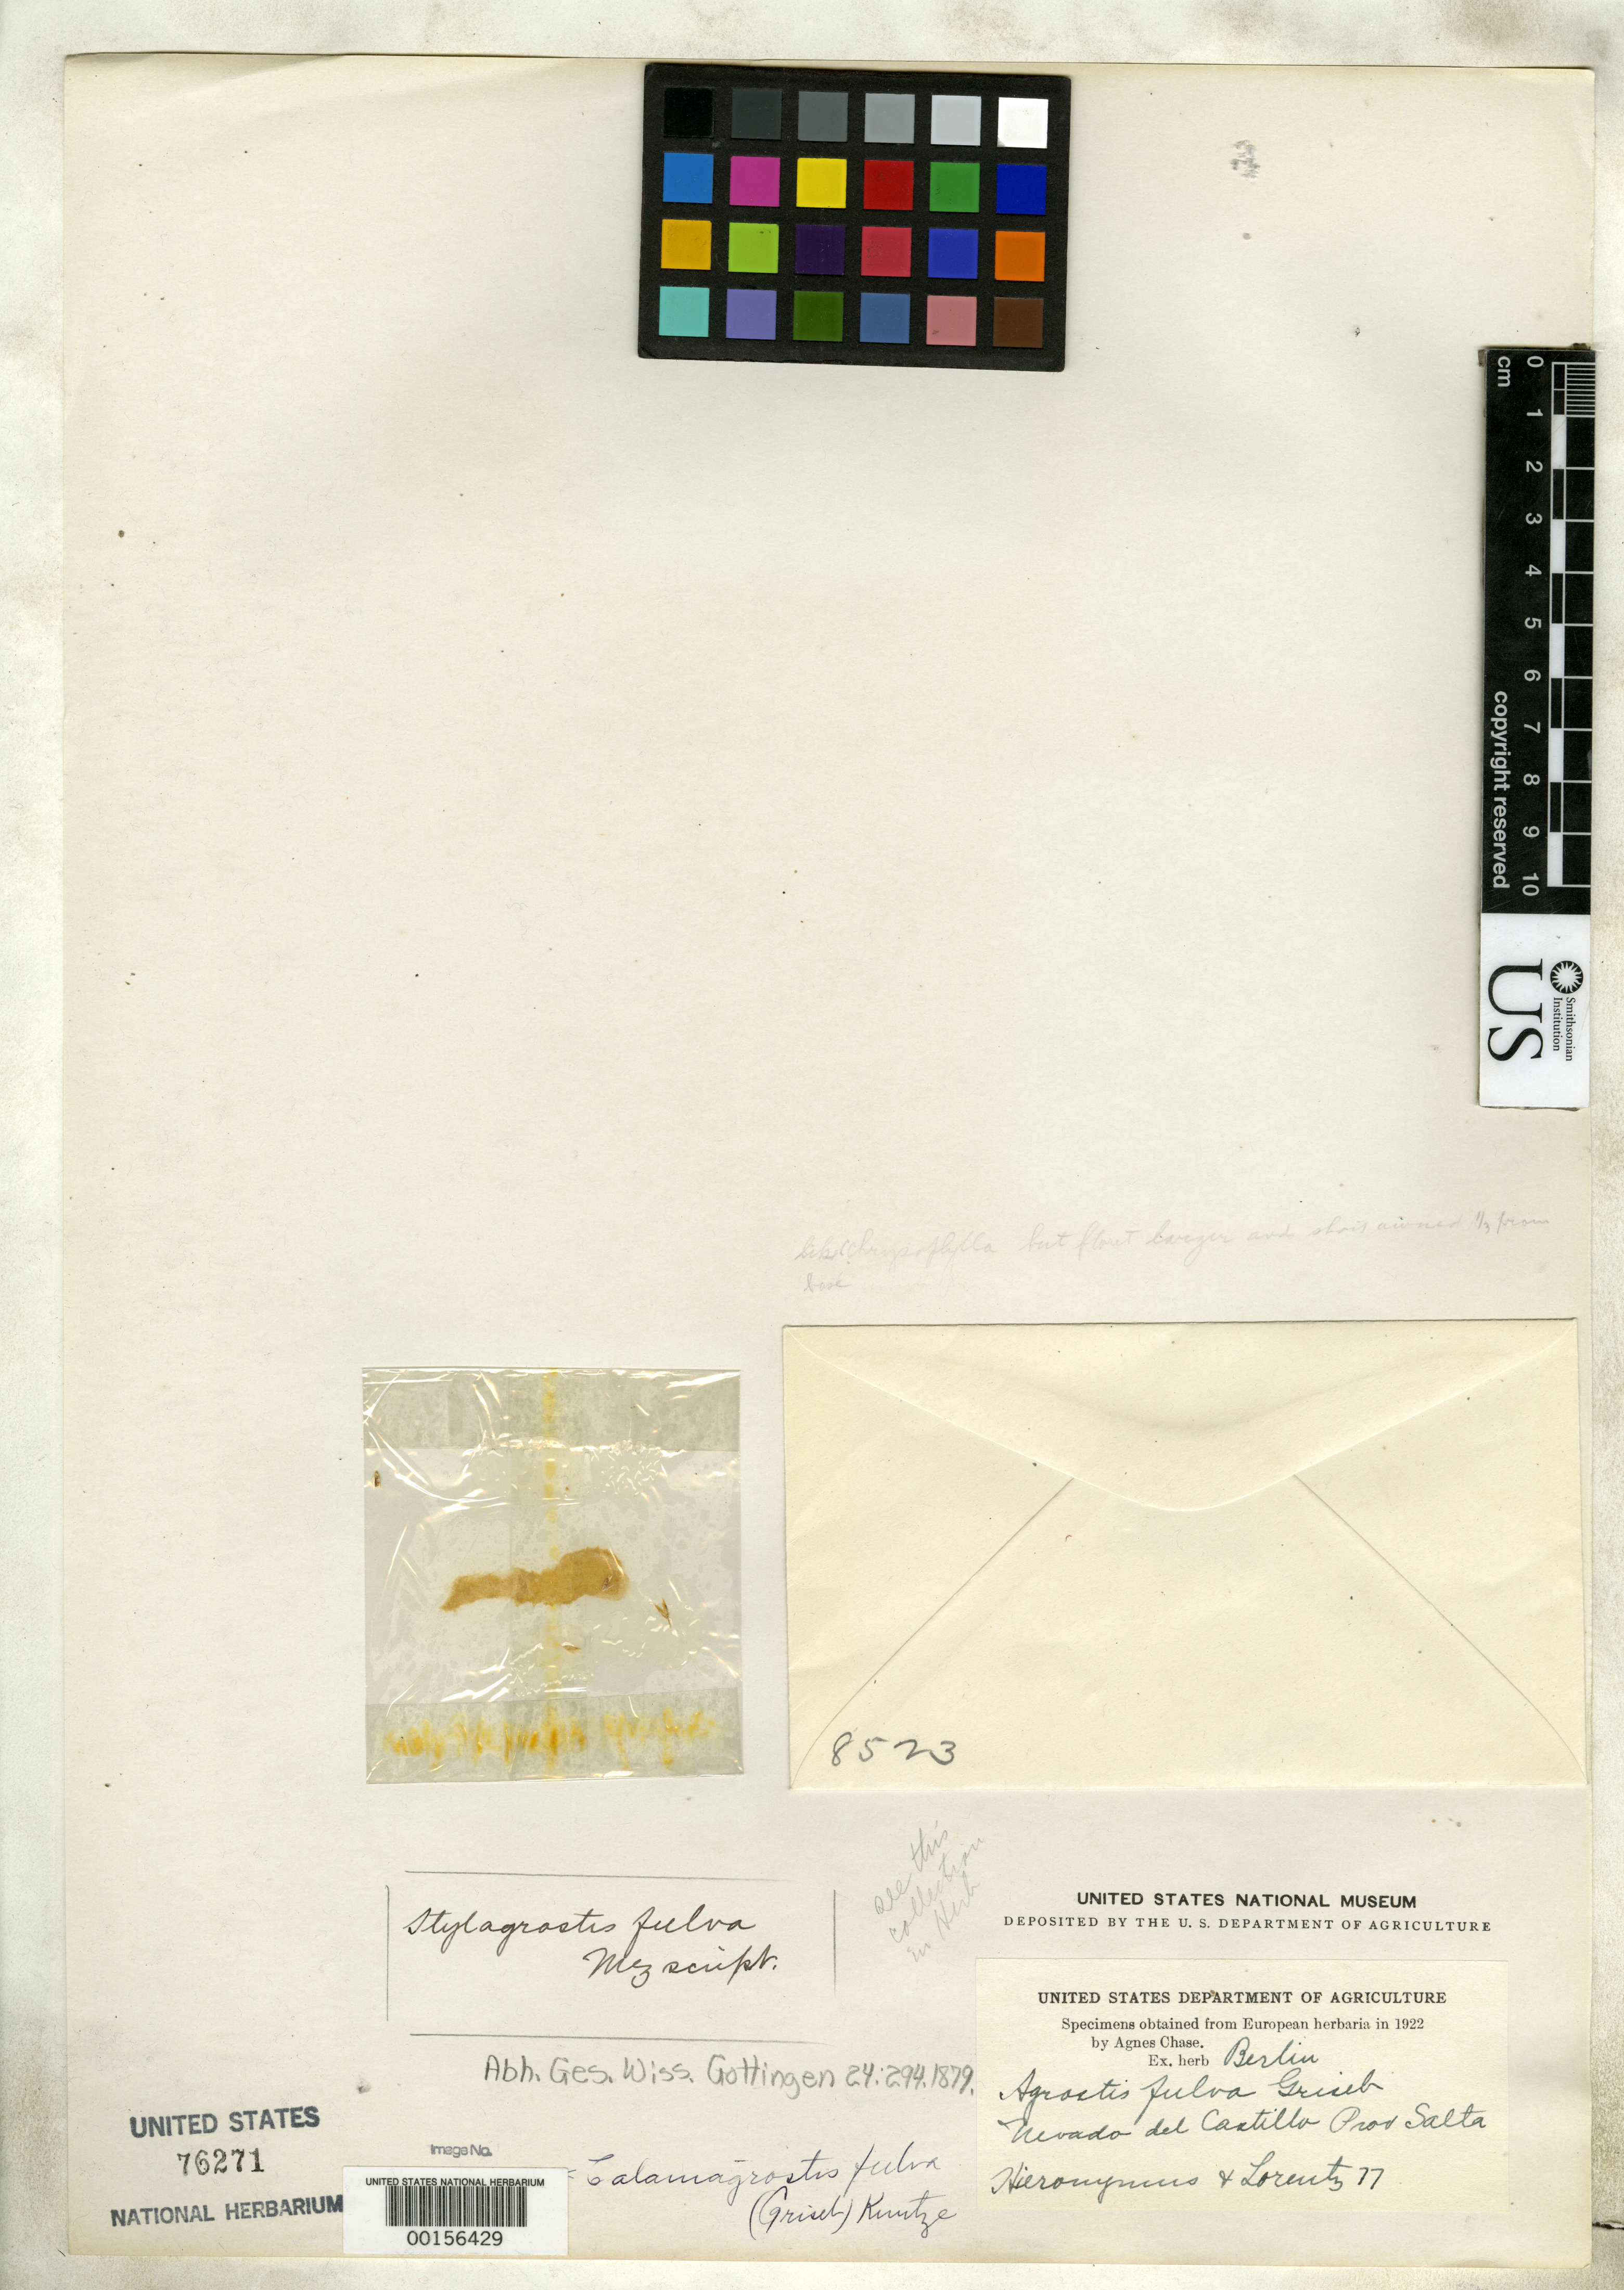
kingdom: Plantae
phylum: Tracheophyta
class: Liliopsida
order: Poales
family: Poaceae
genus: Agrostis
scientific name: Agrostis fulva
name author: Griseb.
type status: Type Fragment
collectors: G. H. Hieronymus & P. G. Lorentz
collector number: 77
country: Argentina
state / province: Salta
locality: Nevado del Castillo.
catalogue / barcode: US 76271